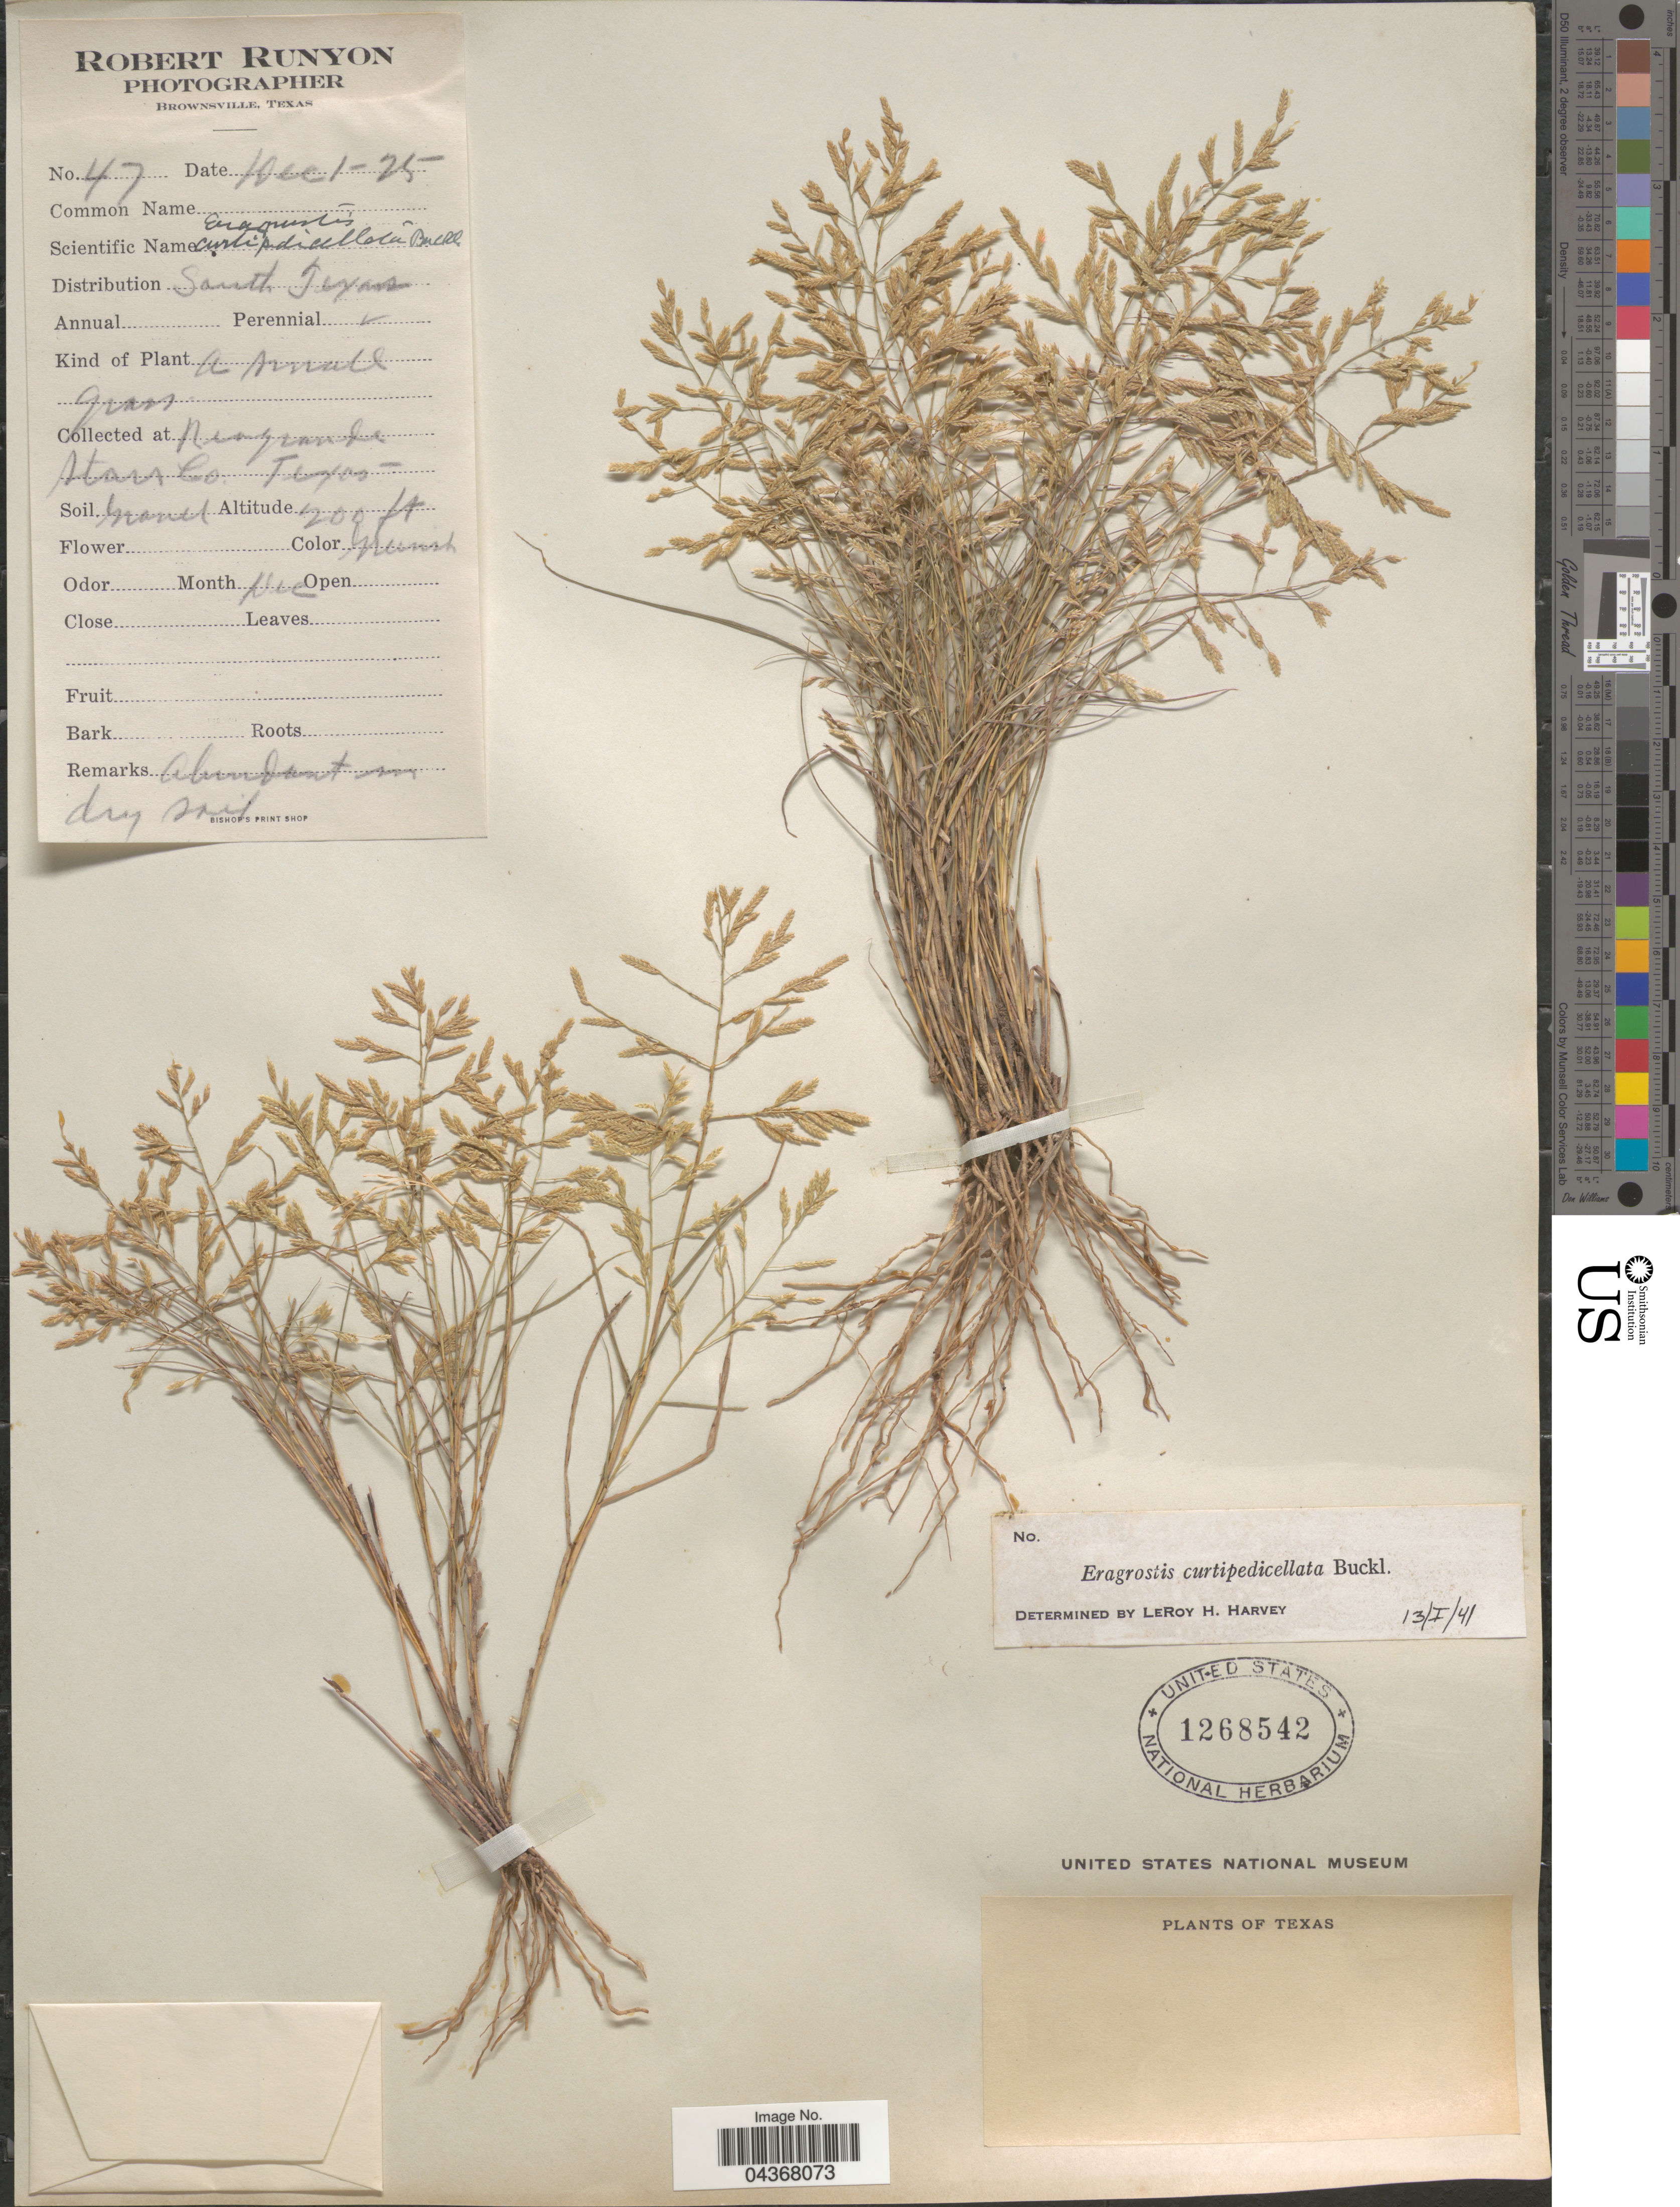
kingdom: Plantae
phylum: Tracheophyta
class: Liliopsida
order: Poales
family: Poaceae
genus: Eragrostis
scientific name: Eragrostis curtipedicellata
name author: Buckley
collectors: R. Runyon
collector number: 47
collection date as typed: Transcribed d/m/y: 1/12/25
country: United States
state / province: Texas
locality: Rio Grande. Starr Co.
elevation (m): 366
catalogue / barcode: US 1268542